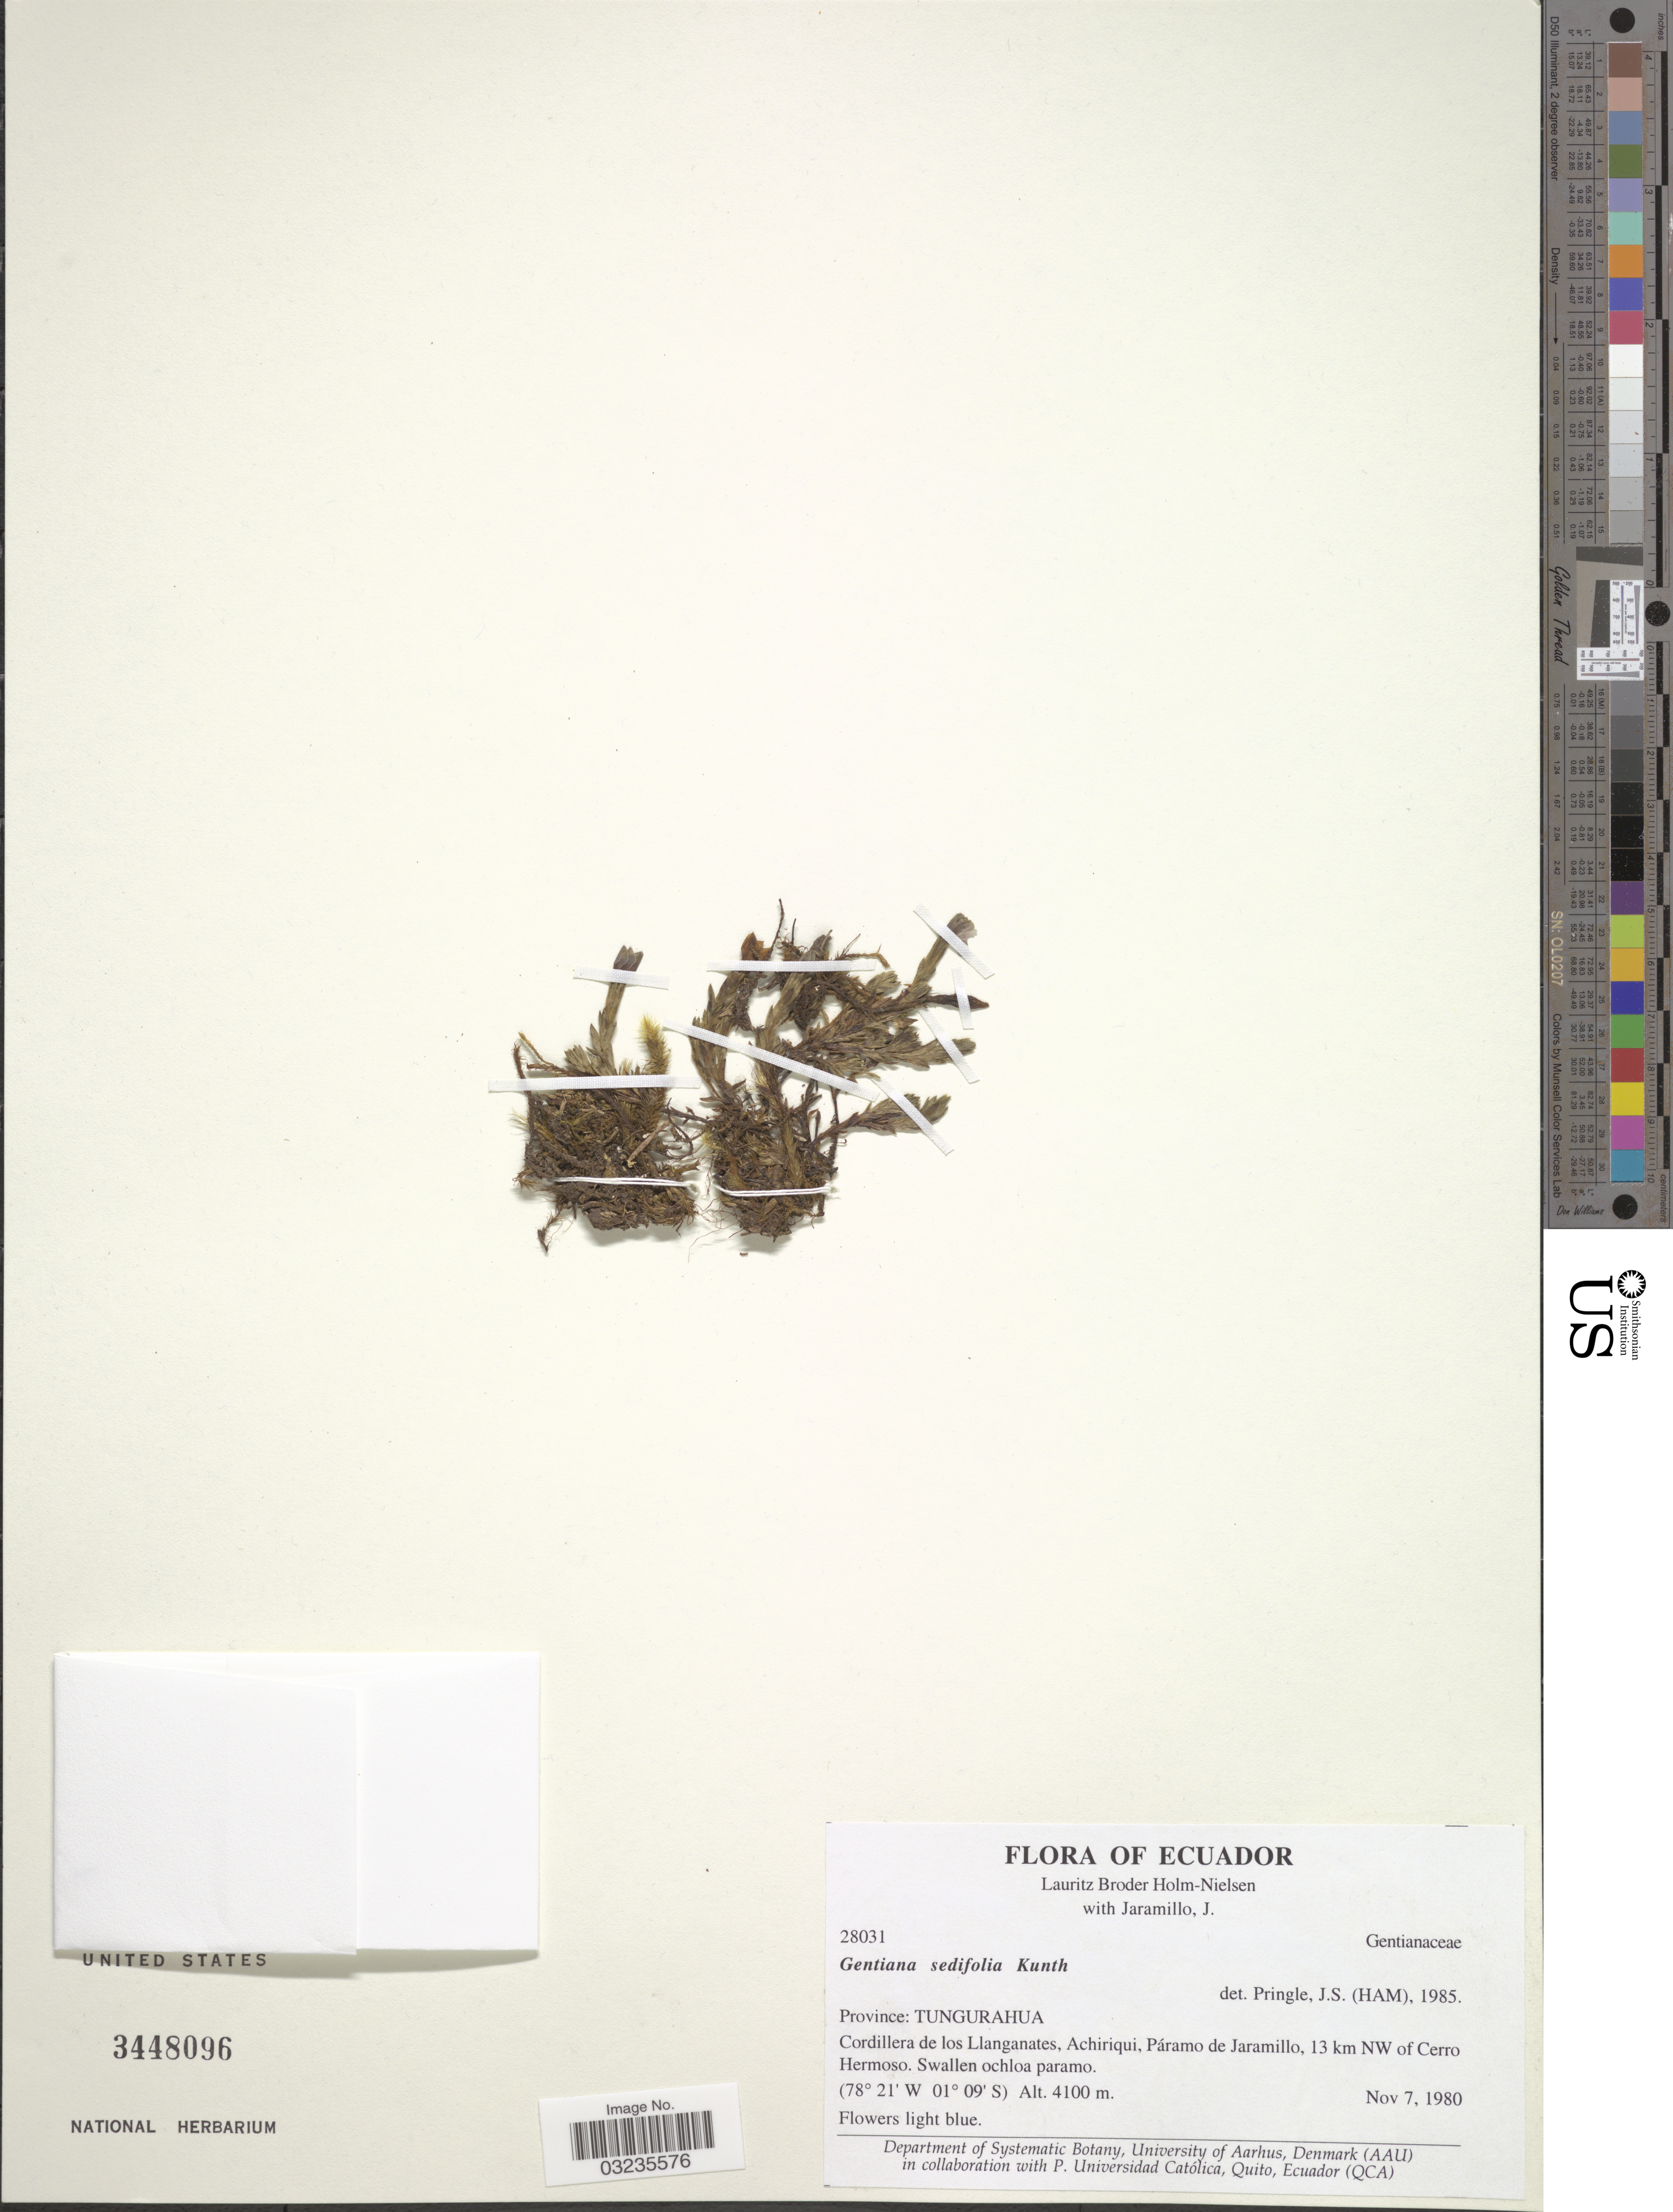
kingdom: Plantae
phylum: Tracheophyta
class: Magnoliopsida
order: Gentianales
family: Gentianaceae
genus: Gentiana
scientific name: Gentiana sedifolia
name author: Kunth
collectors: L. B. Holm-Nielsen & J. Jaramillo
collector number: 28031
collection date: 1980-11-07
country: Ecuador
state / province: Tungurahua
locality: Cordillera de los Llanganates, Achiriqui, Páramo de Jaramillo, 13 km NW of Cerro Hermoso.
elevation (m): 4100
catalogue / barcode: US 3448096